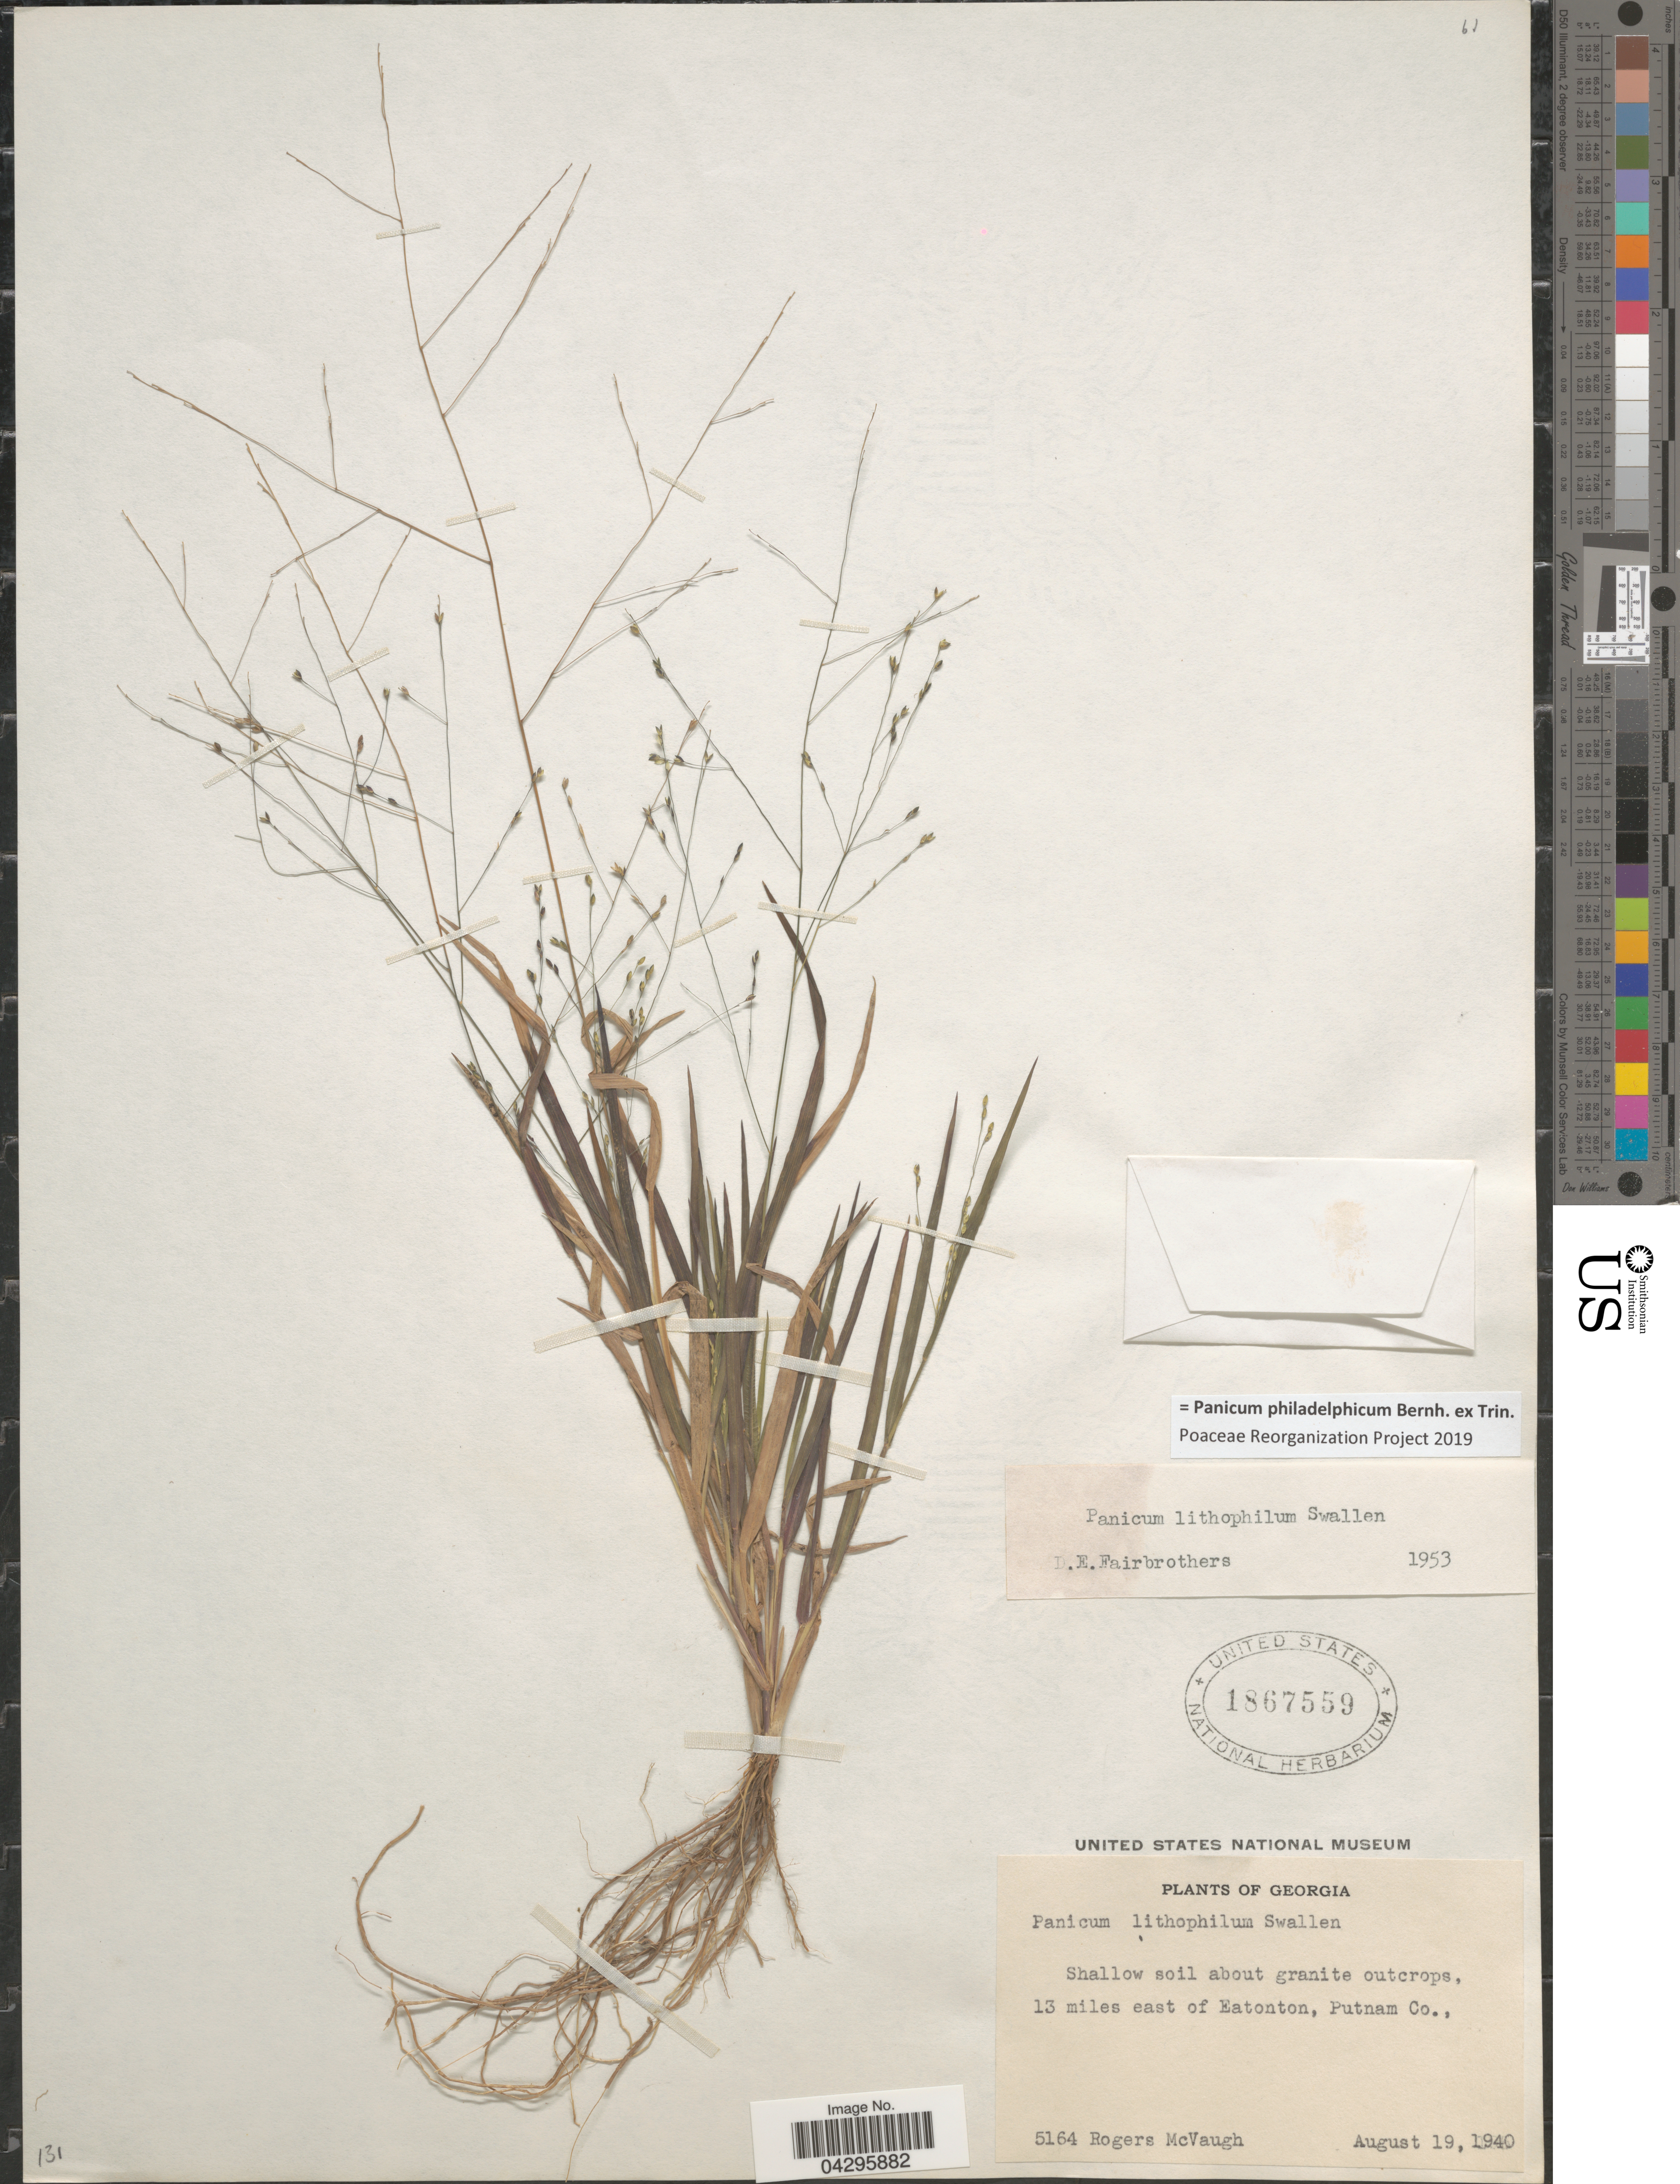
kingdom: Plantae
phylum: Tracheophyta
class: Liliopsida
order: Poales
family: Poaceae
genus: Panicum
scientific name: Panicum philadelphicum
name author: Bernh. ex Trin.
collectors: R. McVaugh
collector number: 5164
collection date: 1940-08-19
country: United States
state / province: Georgia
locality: Shallow soil about granite outcrops, 13 miles east of Eatonton, Putnam Co.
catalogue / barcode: US 1867559